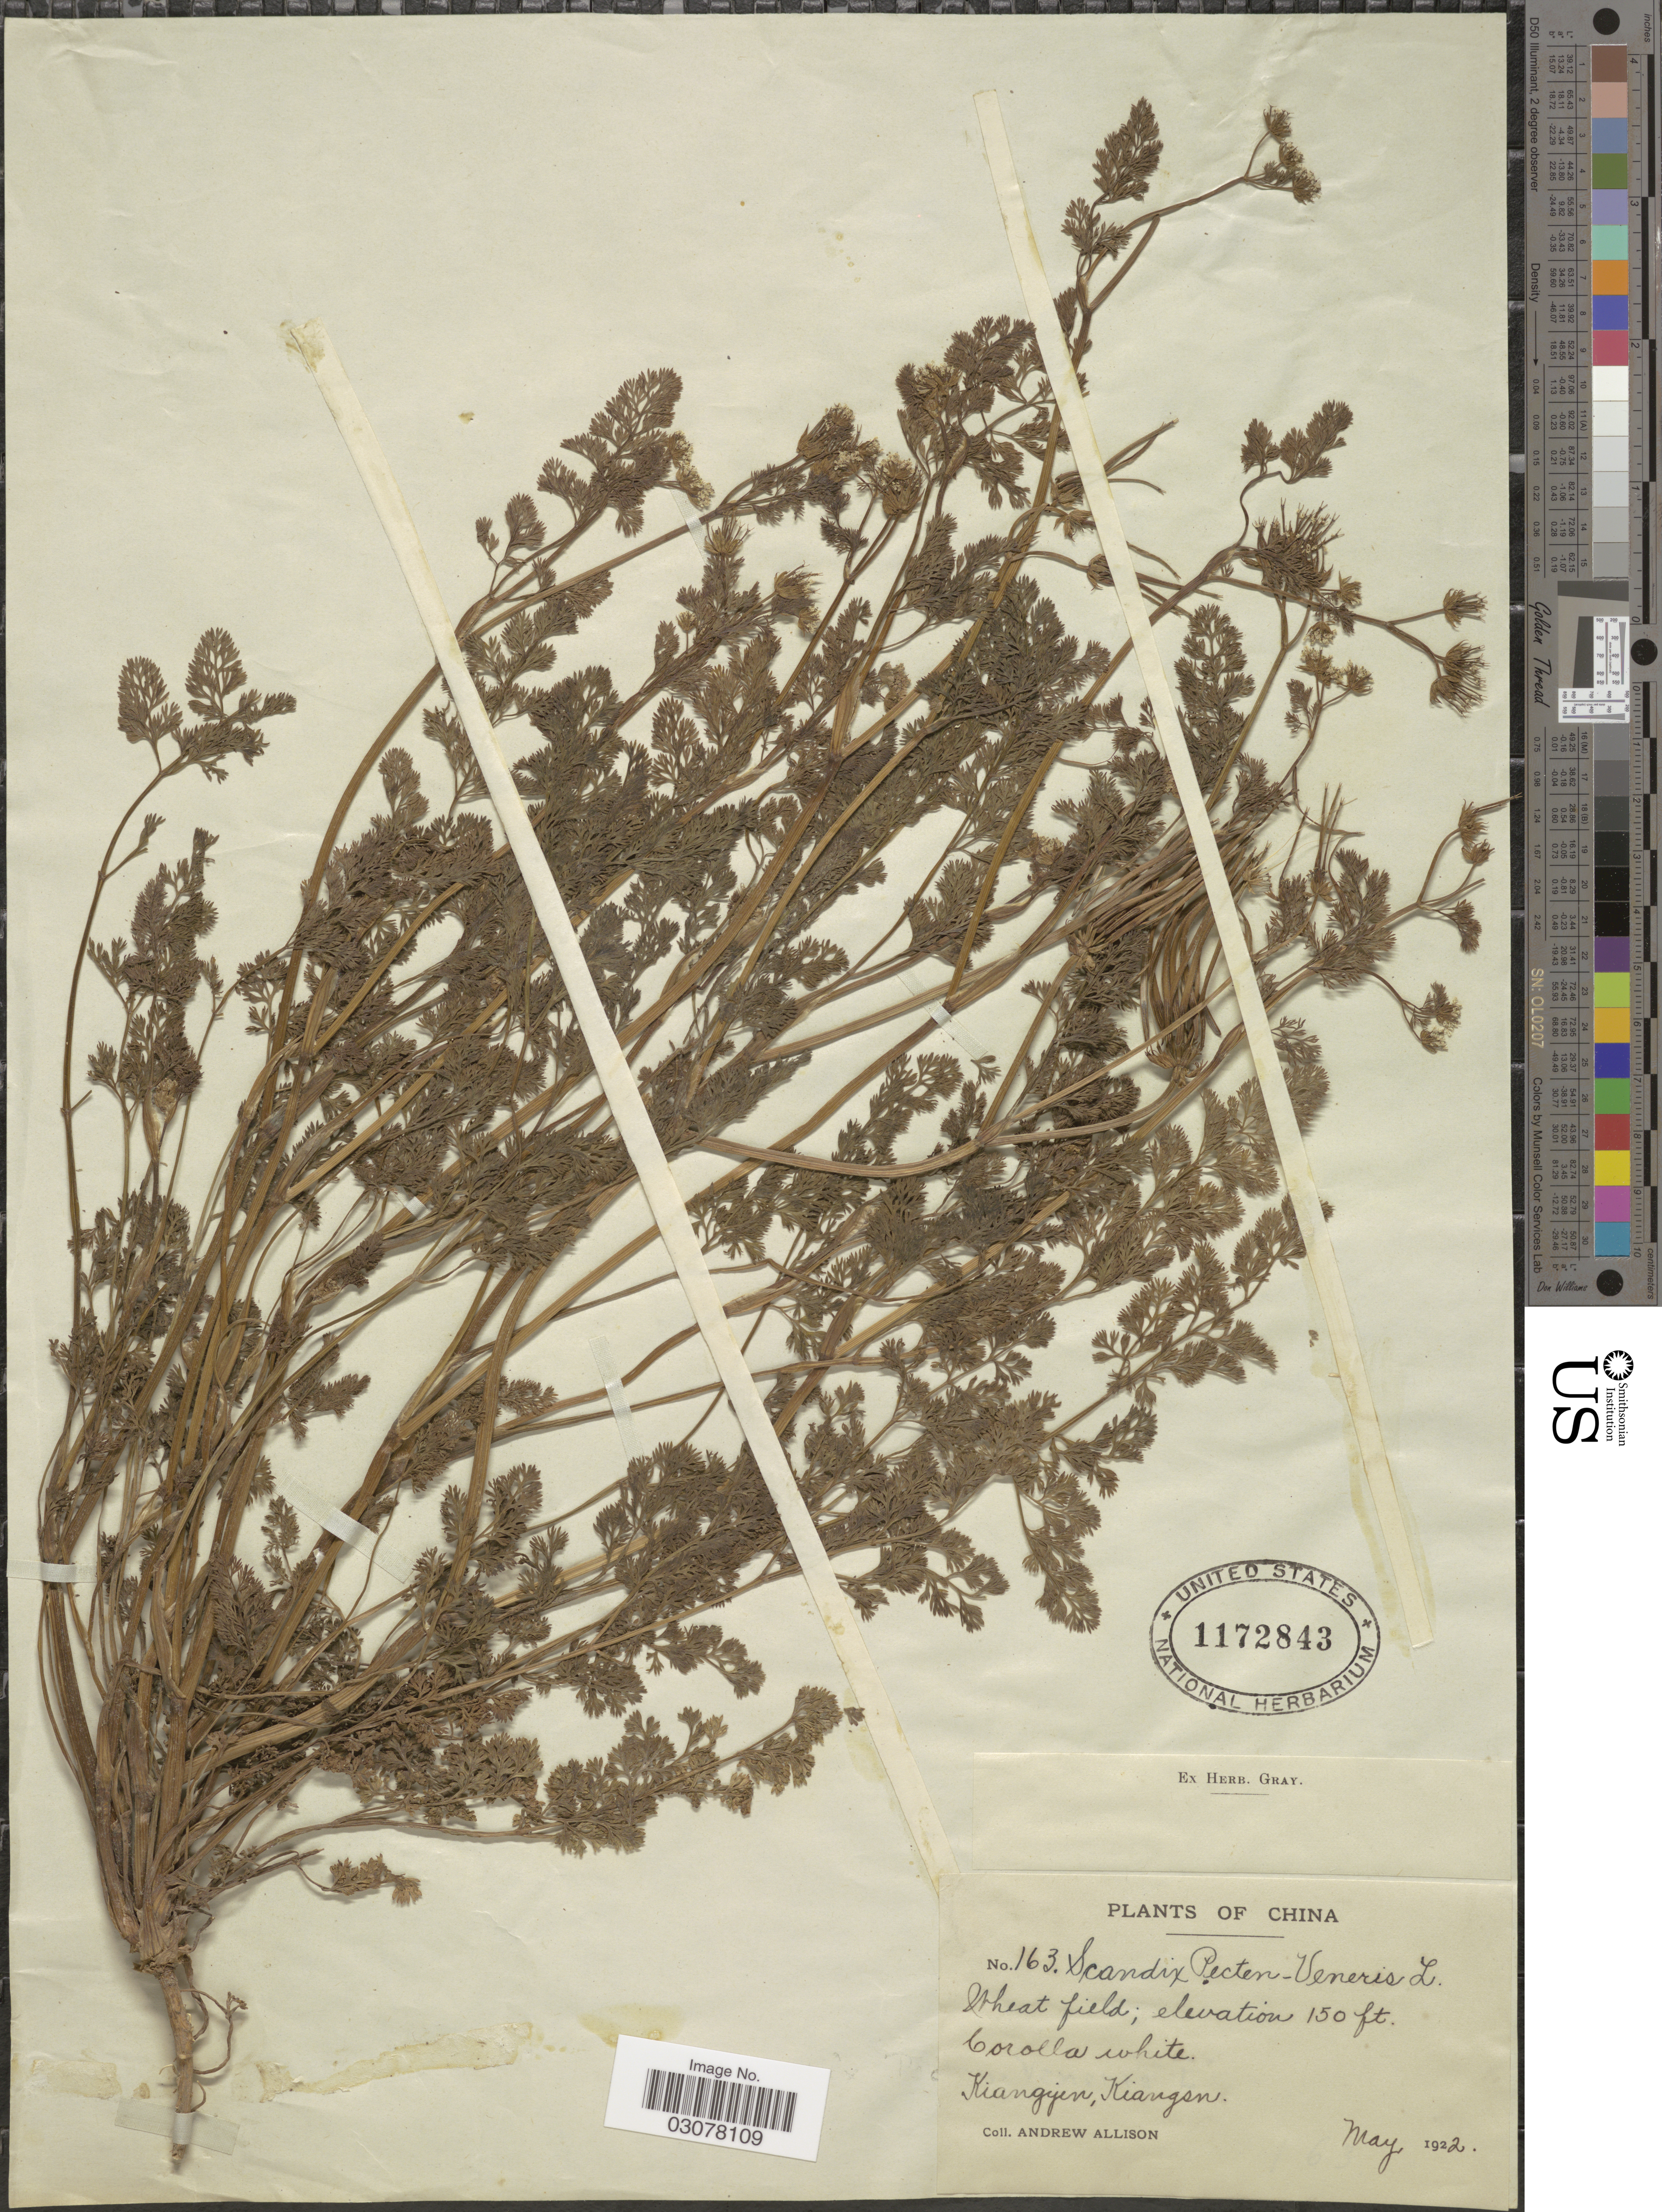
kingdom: Plantae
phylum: Tracheophyta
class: Magnoliopsida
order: Apiales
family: Apiaceae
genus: Scandix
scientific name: Scandix pecten-veneris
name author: L.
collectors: A. Allison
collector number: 163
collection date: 1922-05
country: China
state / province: Jiangsu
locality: Kiangyen, Kiangsu.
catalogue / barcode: US 1172843